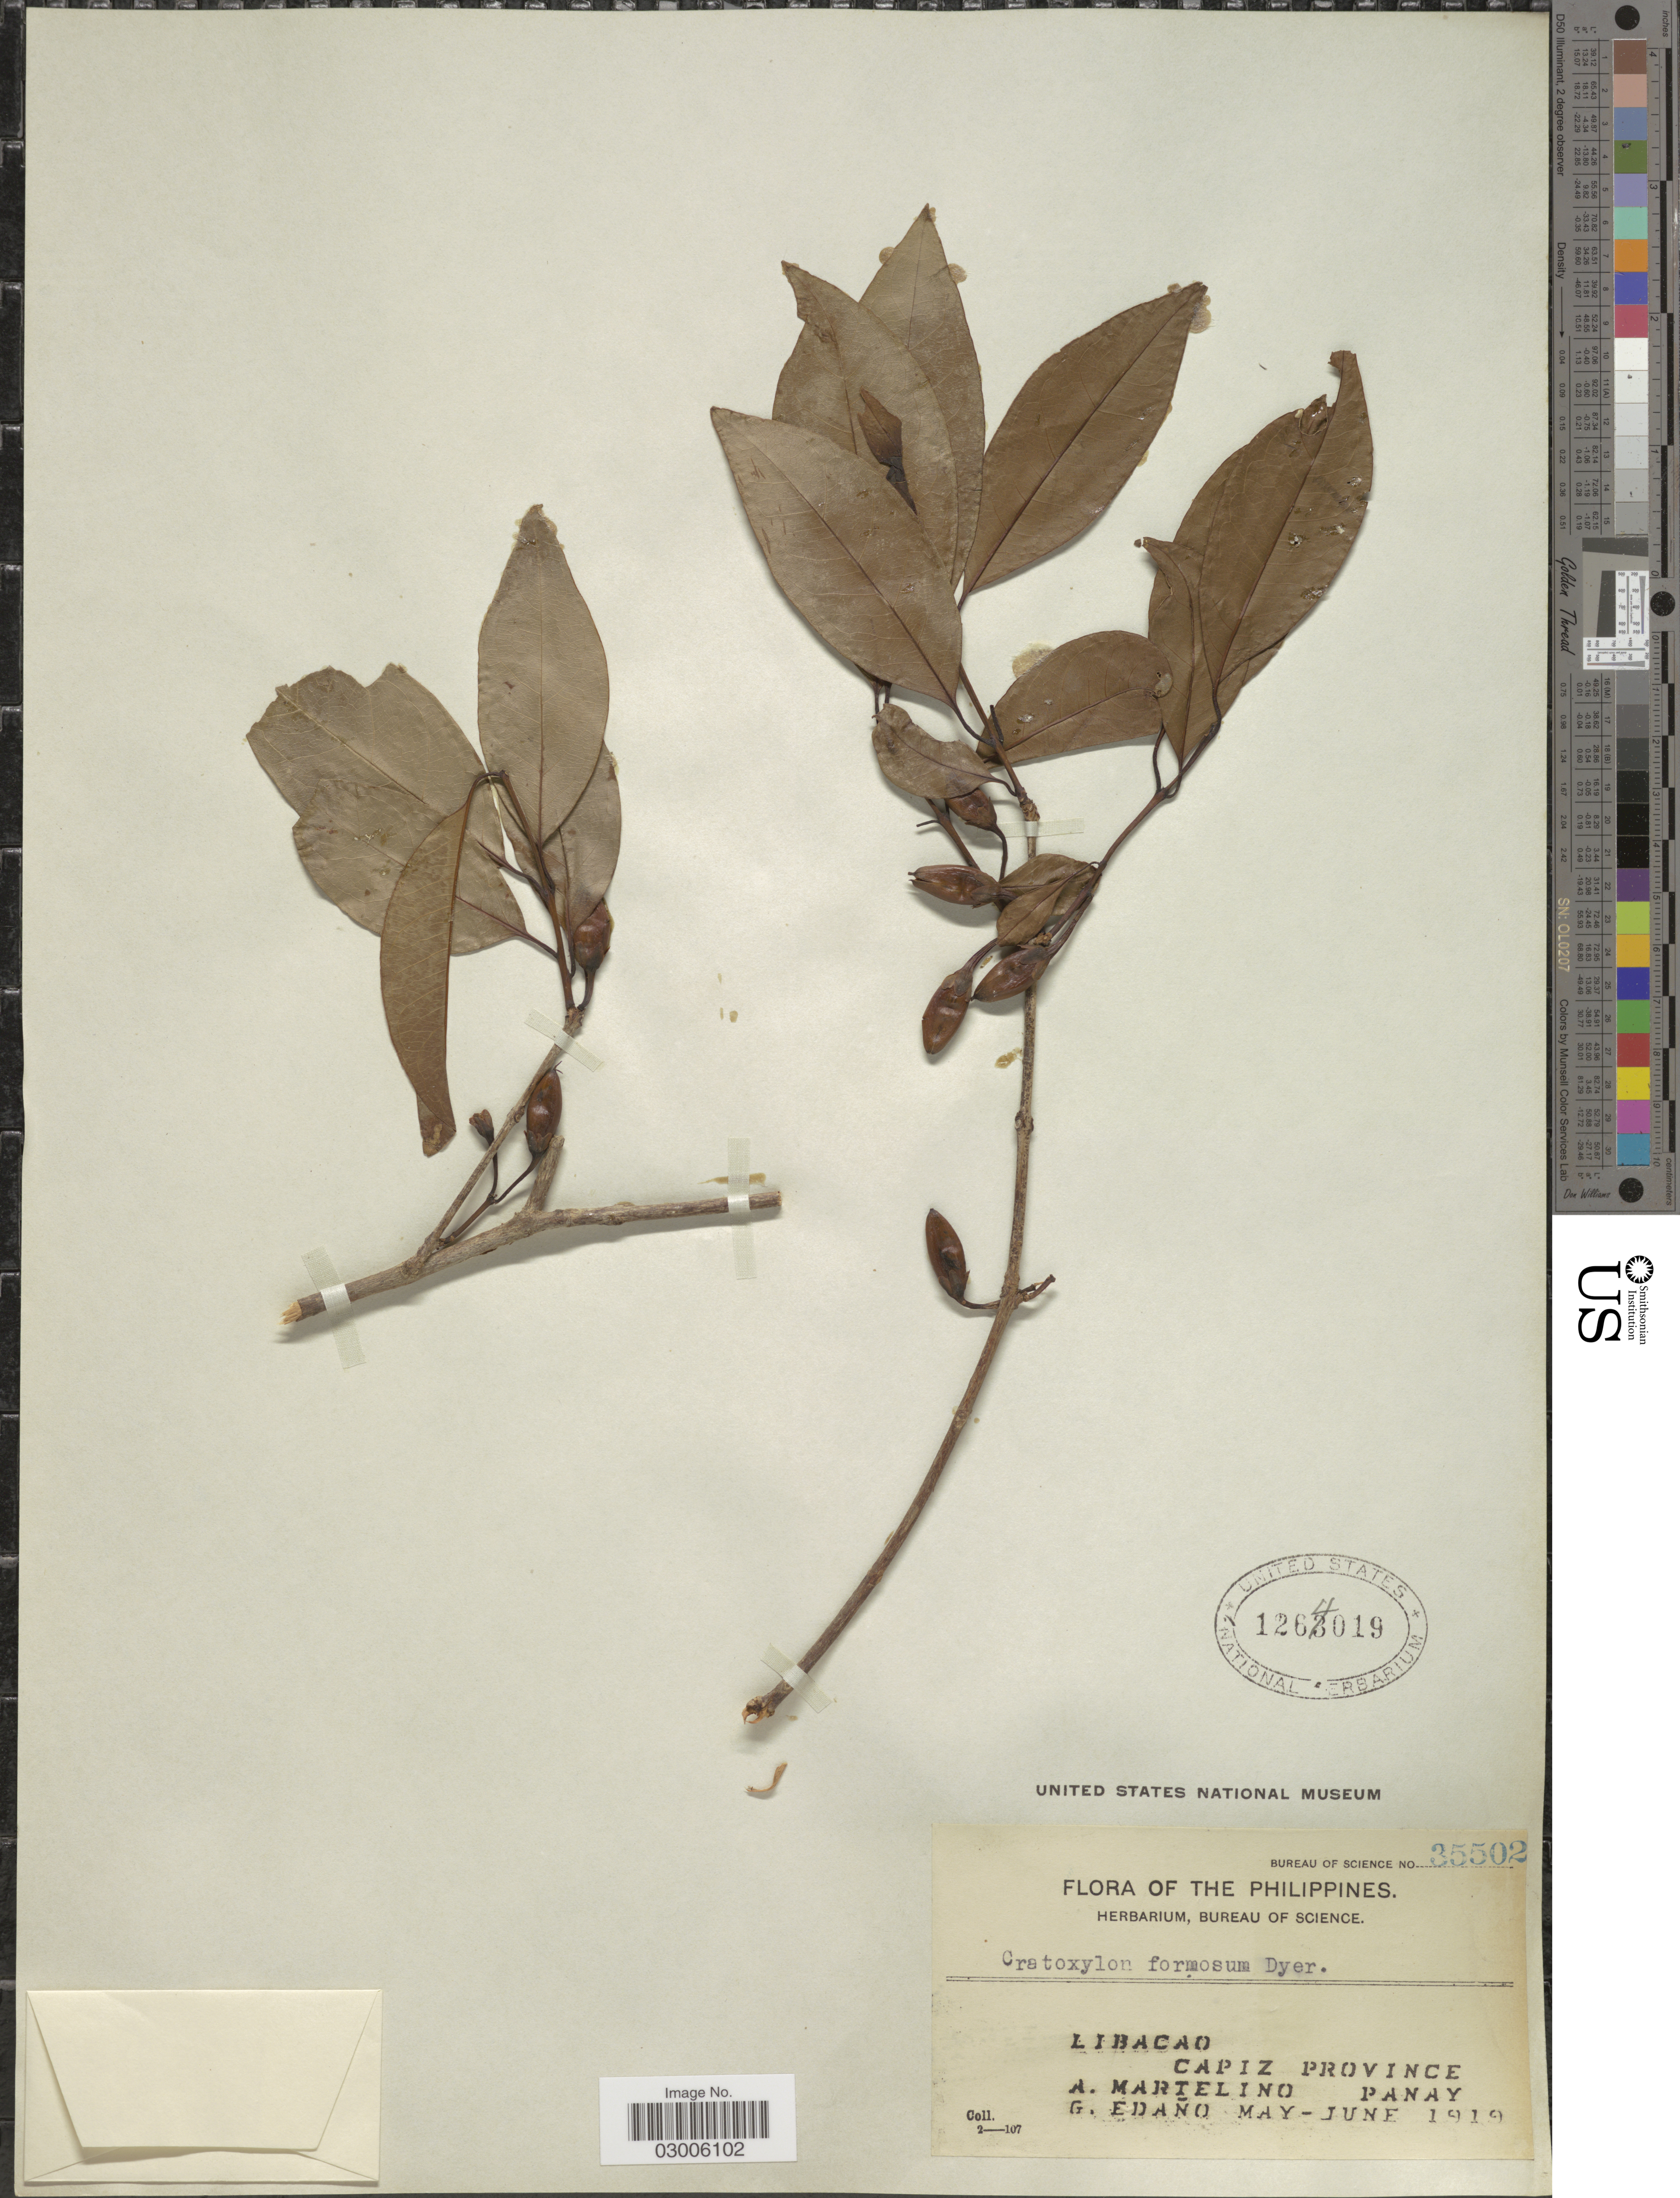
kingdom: Plantae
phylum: Tracheophyta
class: Magnoliopsida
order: Malpighiales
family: Hypericaceae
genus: Cratoxylum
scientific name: Cratoxylum cochinchinense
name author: (Lour.) Blume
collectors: A. Martelino & G. Edaño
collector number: Bureau of Science 35502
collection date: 1919-05/1919-06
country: Philippines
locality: Libacao. Capiz Province. Panay.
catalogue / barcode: US 1264019